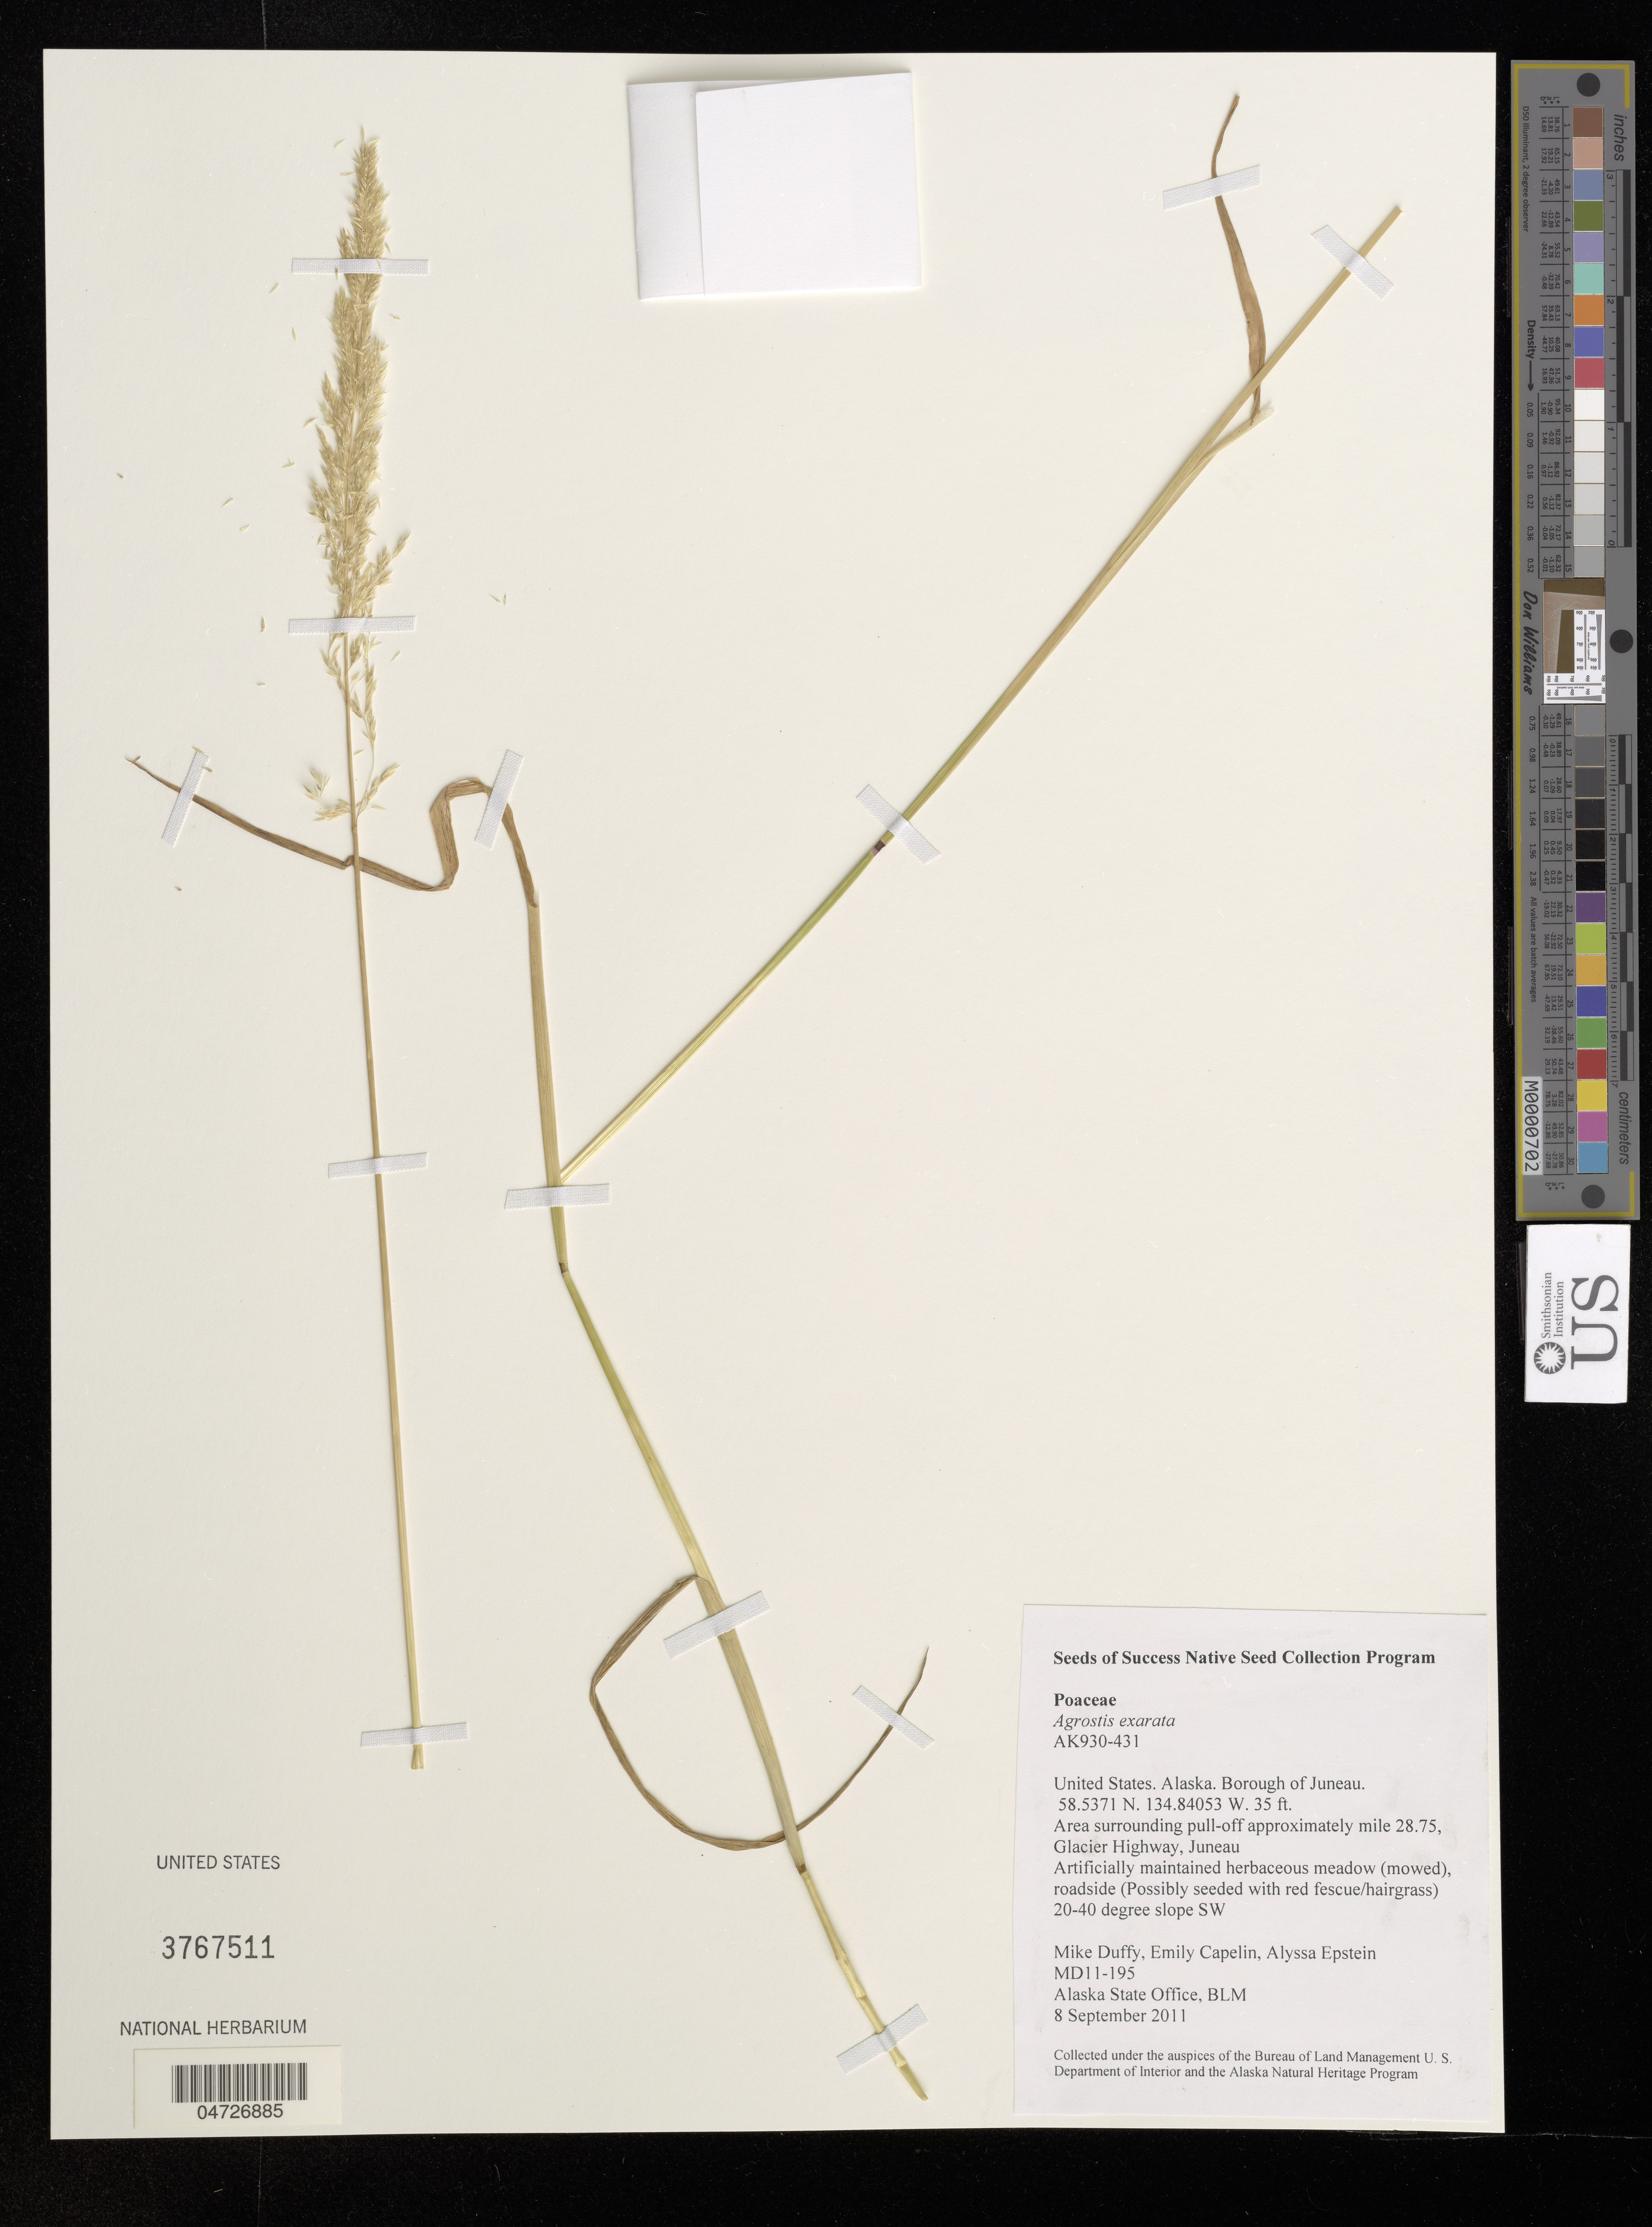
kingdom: Plantae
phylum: Tracheophyta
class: Liliopsida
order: Poales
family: Poaceae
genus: Agrostis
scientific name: Agrostis exarata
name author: Trin.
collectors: M. Duffy, E. Capelin & A. Epstein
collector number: MD11-195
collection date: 2011-09-08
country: United States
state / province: Alaska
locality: Borough of Juneau. Area surrounding pull-off approximately mile 28.75, Glacier Highway, Juneau.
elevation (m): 11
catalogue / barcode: US 3767511